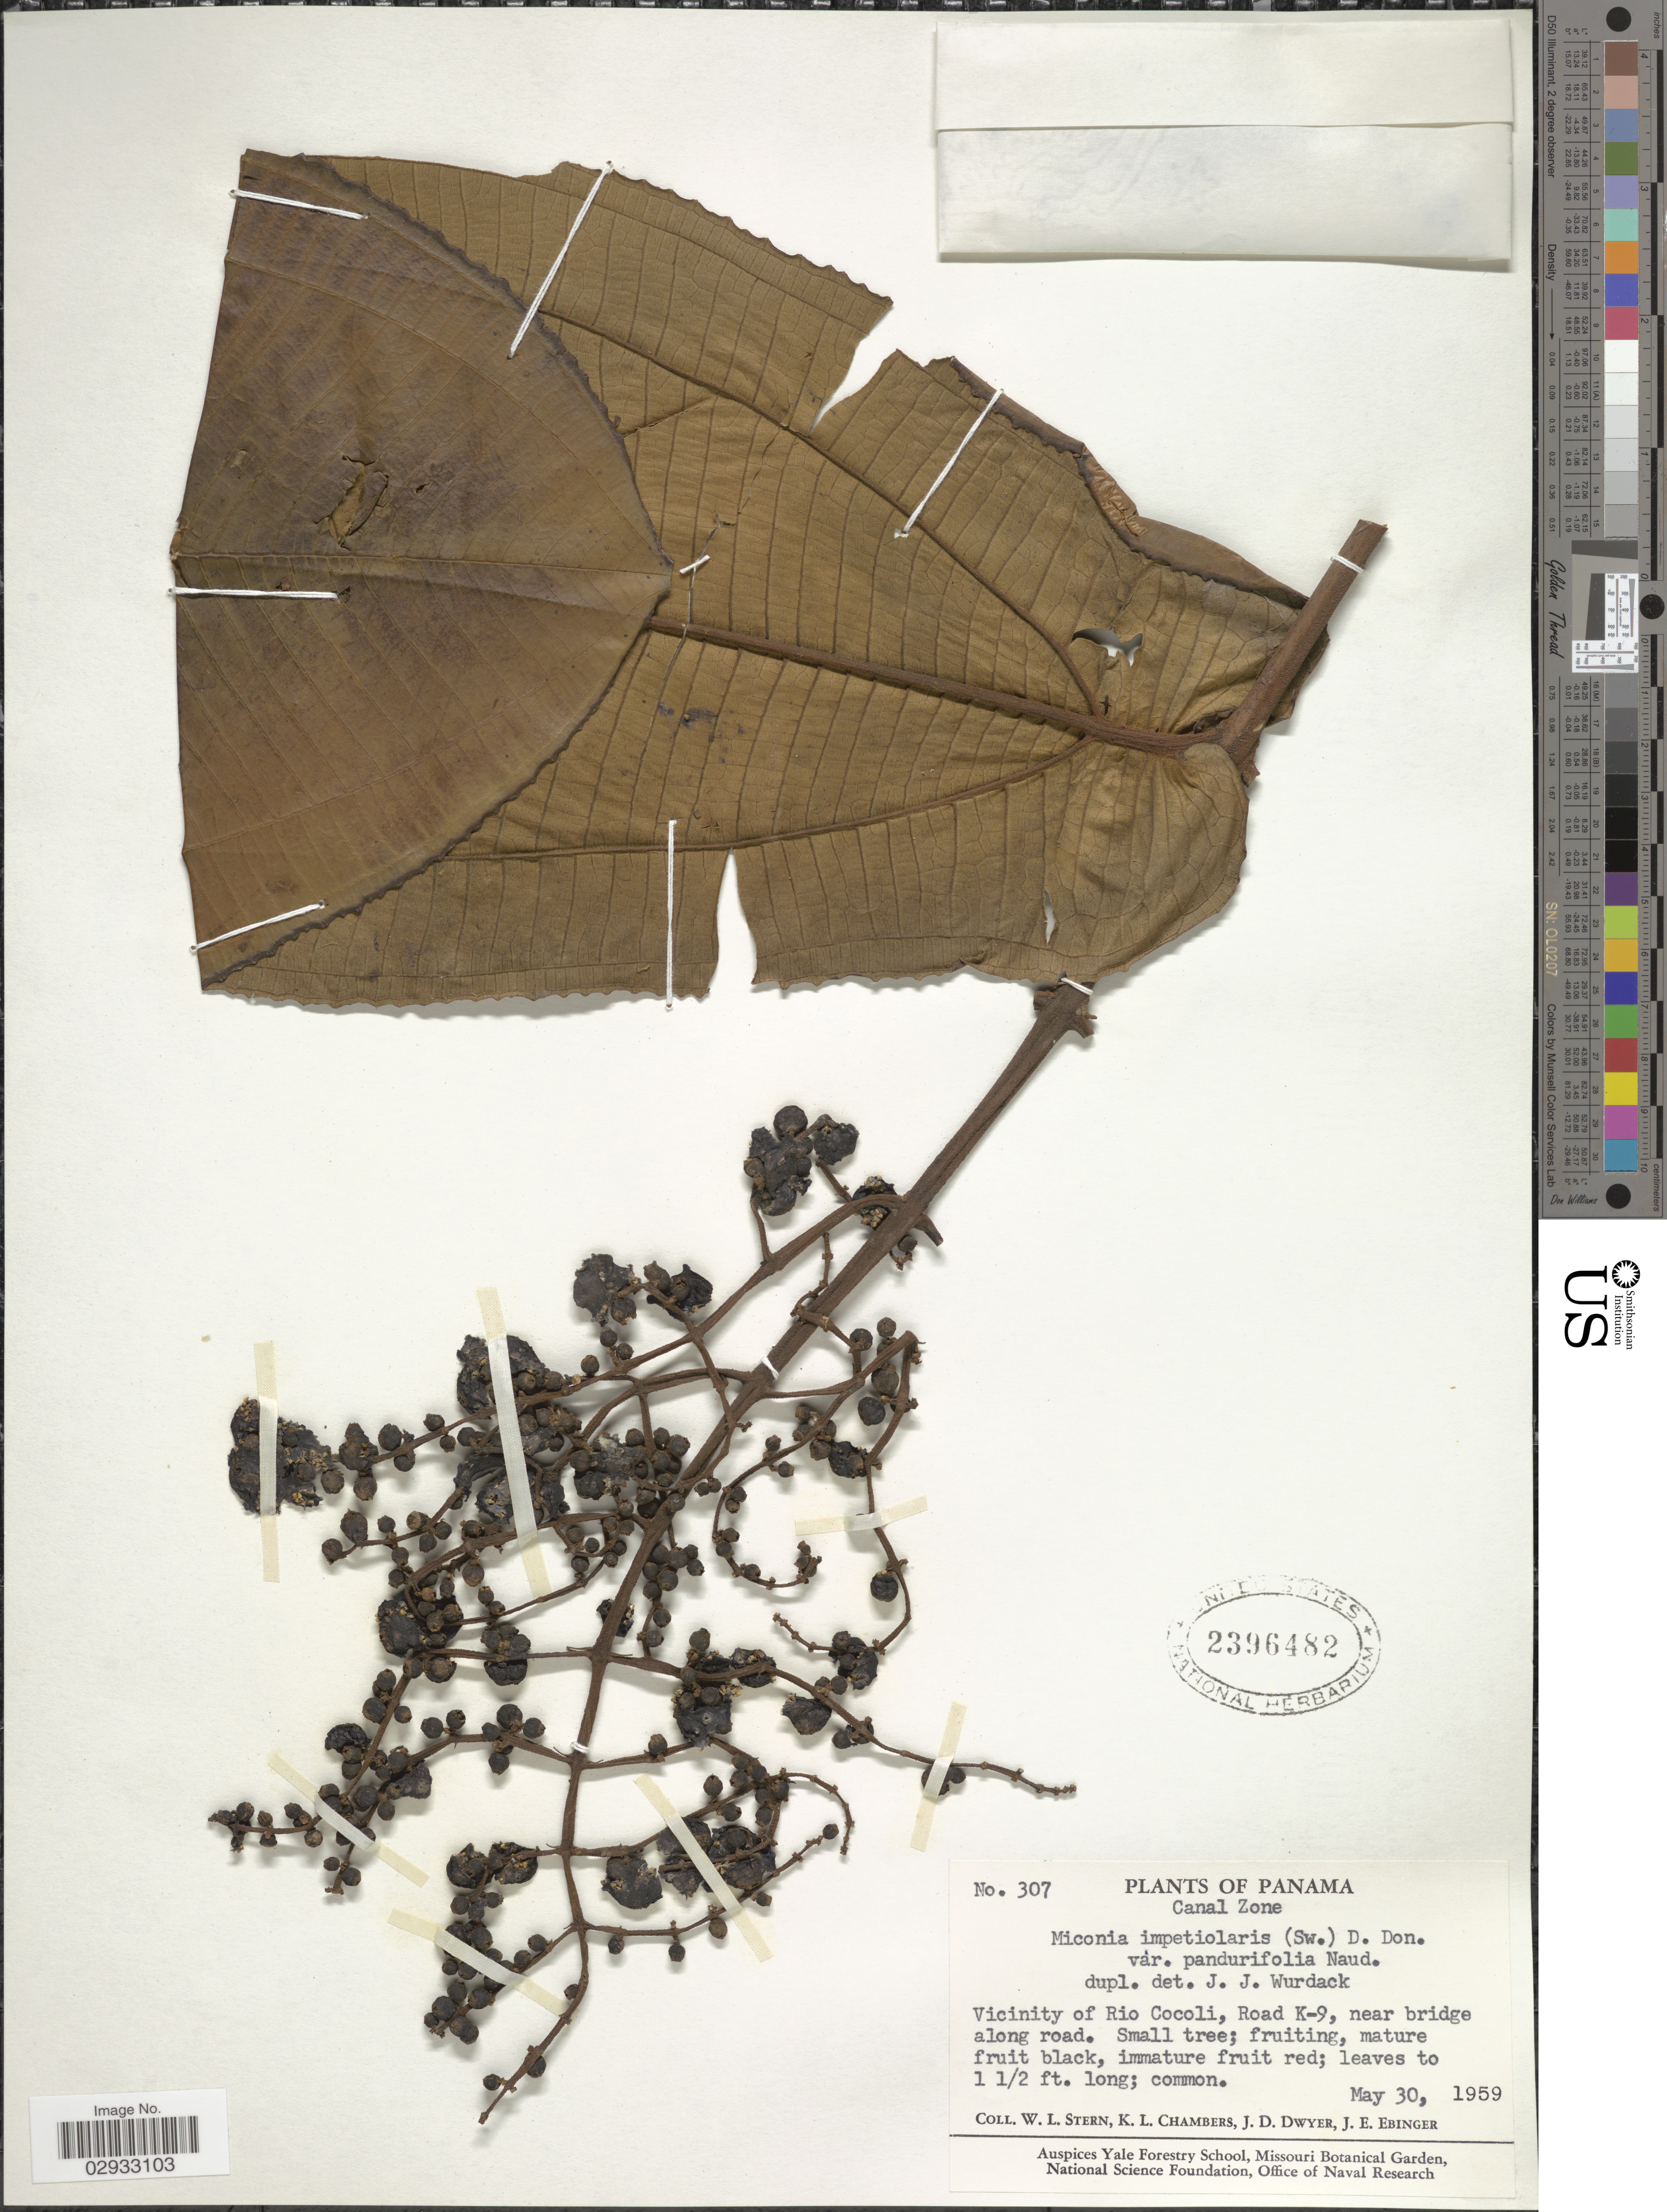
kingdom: Plantae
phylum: Tracheophyta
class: Magnoliopsida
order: Myrtales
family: Melastomataceae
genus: Miconia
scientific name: Miconia impetiolaris var. pandurifolia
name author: Naudin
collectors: W. L. Stern, K. Chambers, J. D. Dwyer & J. Ebinger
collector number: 307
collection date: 1959-05-30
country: Panama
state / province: Panamá Oeste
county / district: Canal Zone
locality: Vicinity of Rio Cocoli, Road K-9, near bridge along road.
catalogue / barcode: US 2396482